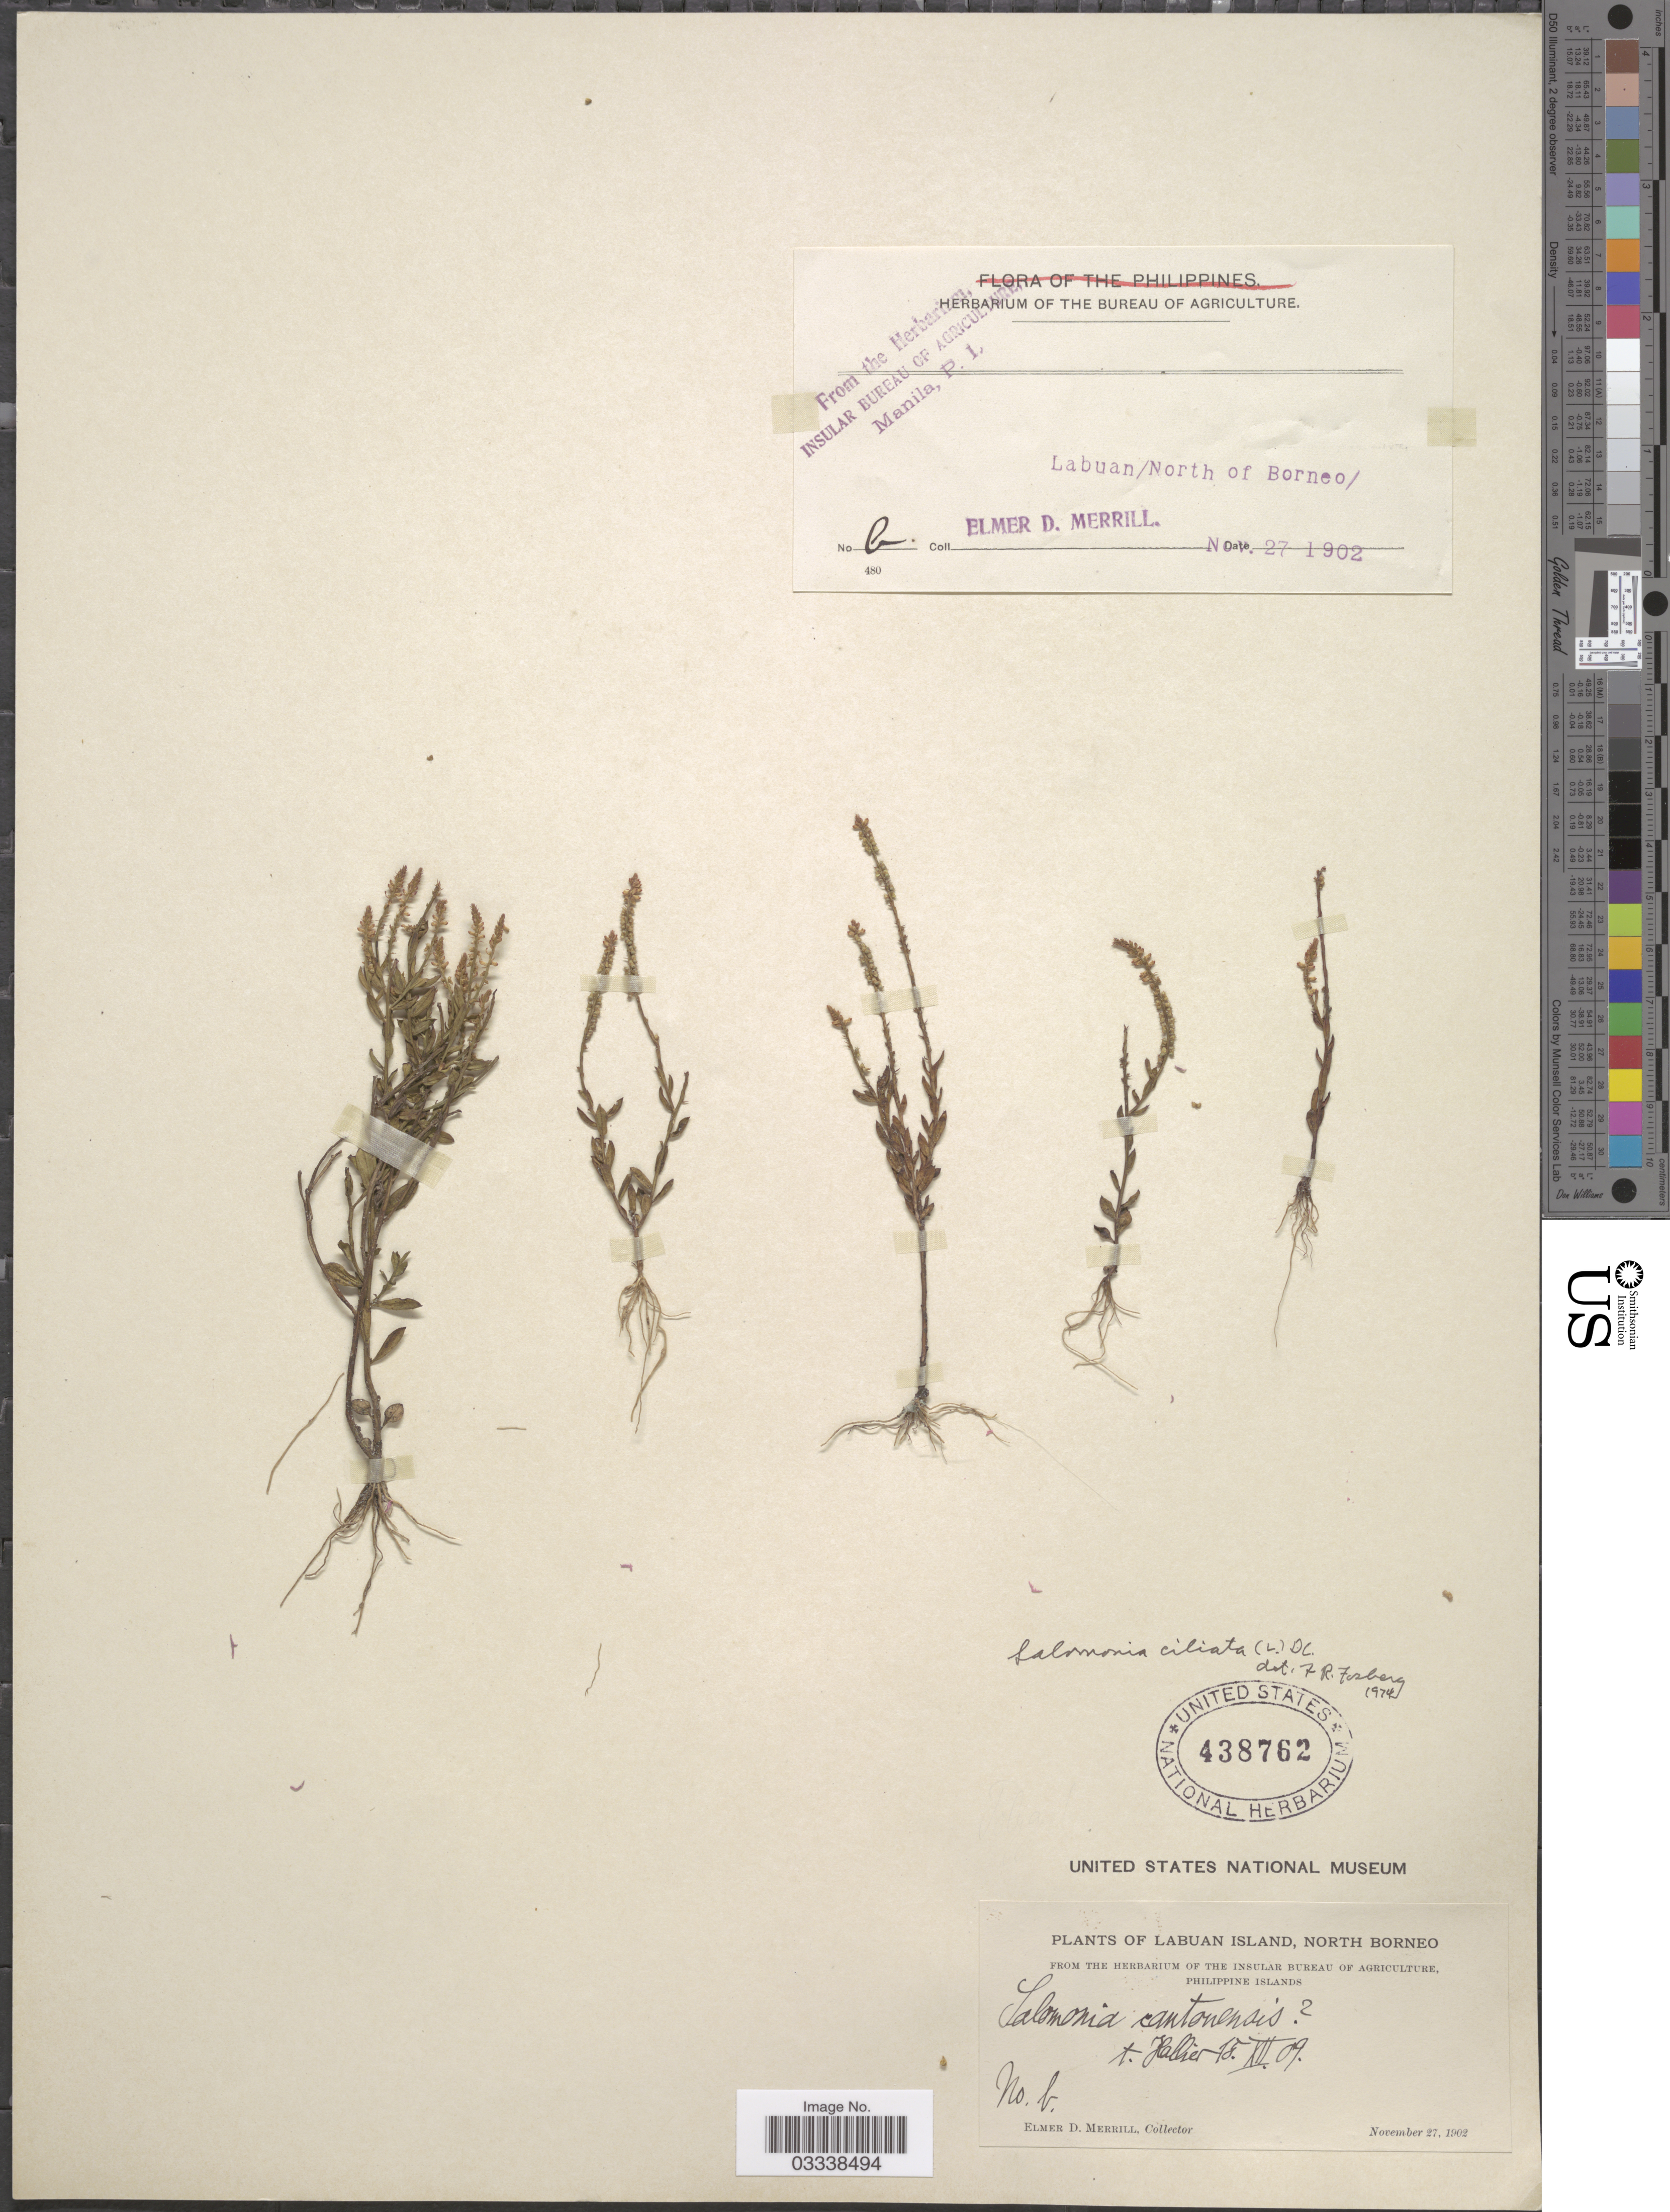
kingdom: Plantae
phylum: Tracheophyta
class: Magnoliopsida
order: Fabales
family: Polygalaceae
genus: Salomonia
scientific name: Salomonia ciliata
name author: (L.) DC.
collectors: E. D. Merrill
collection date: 1902-11-27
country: Malaysia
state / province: Labuan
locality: Labuan Island, North Borneo.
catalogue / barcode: US 438762